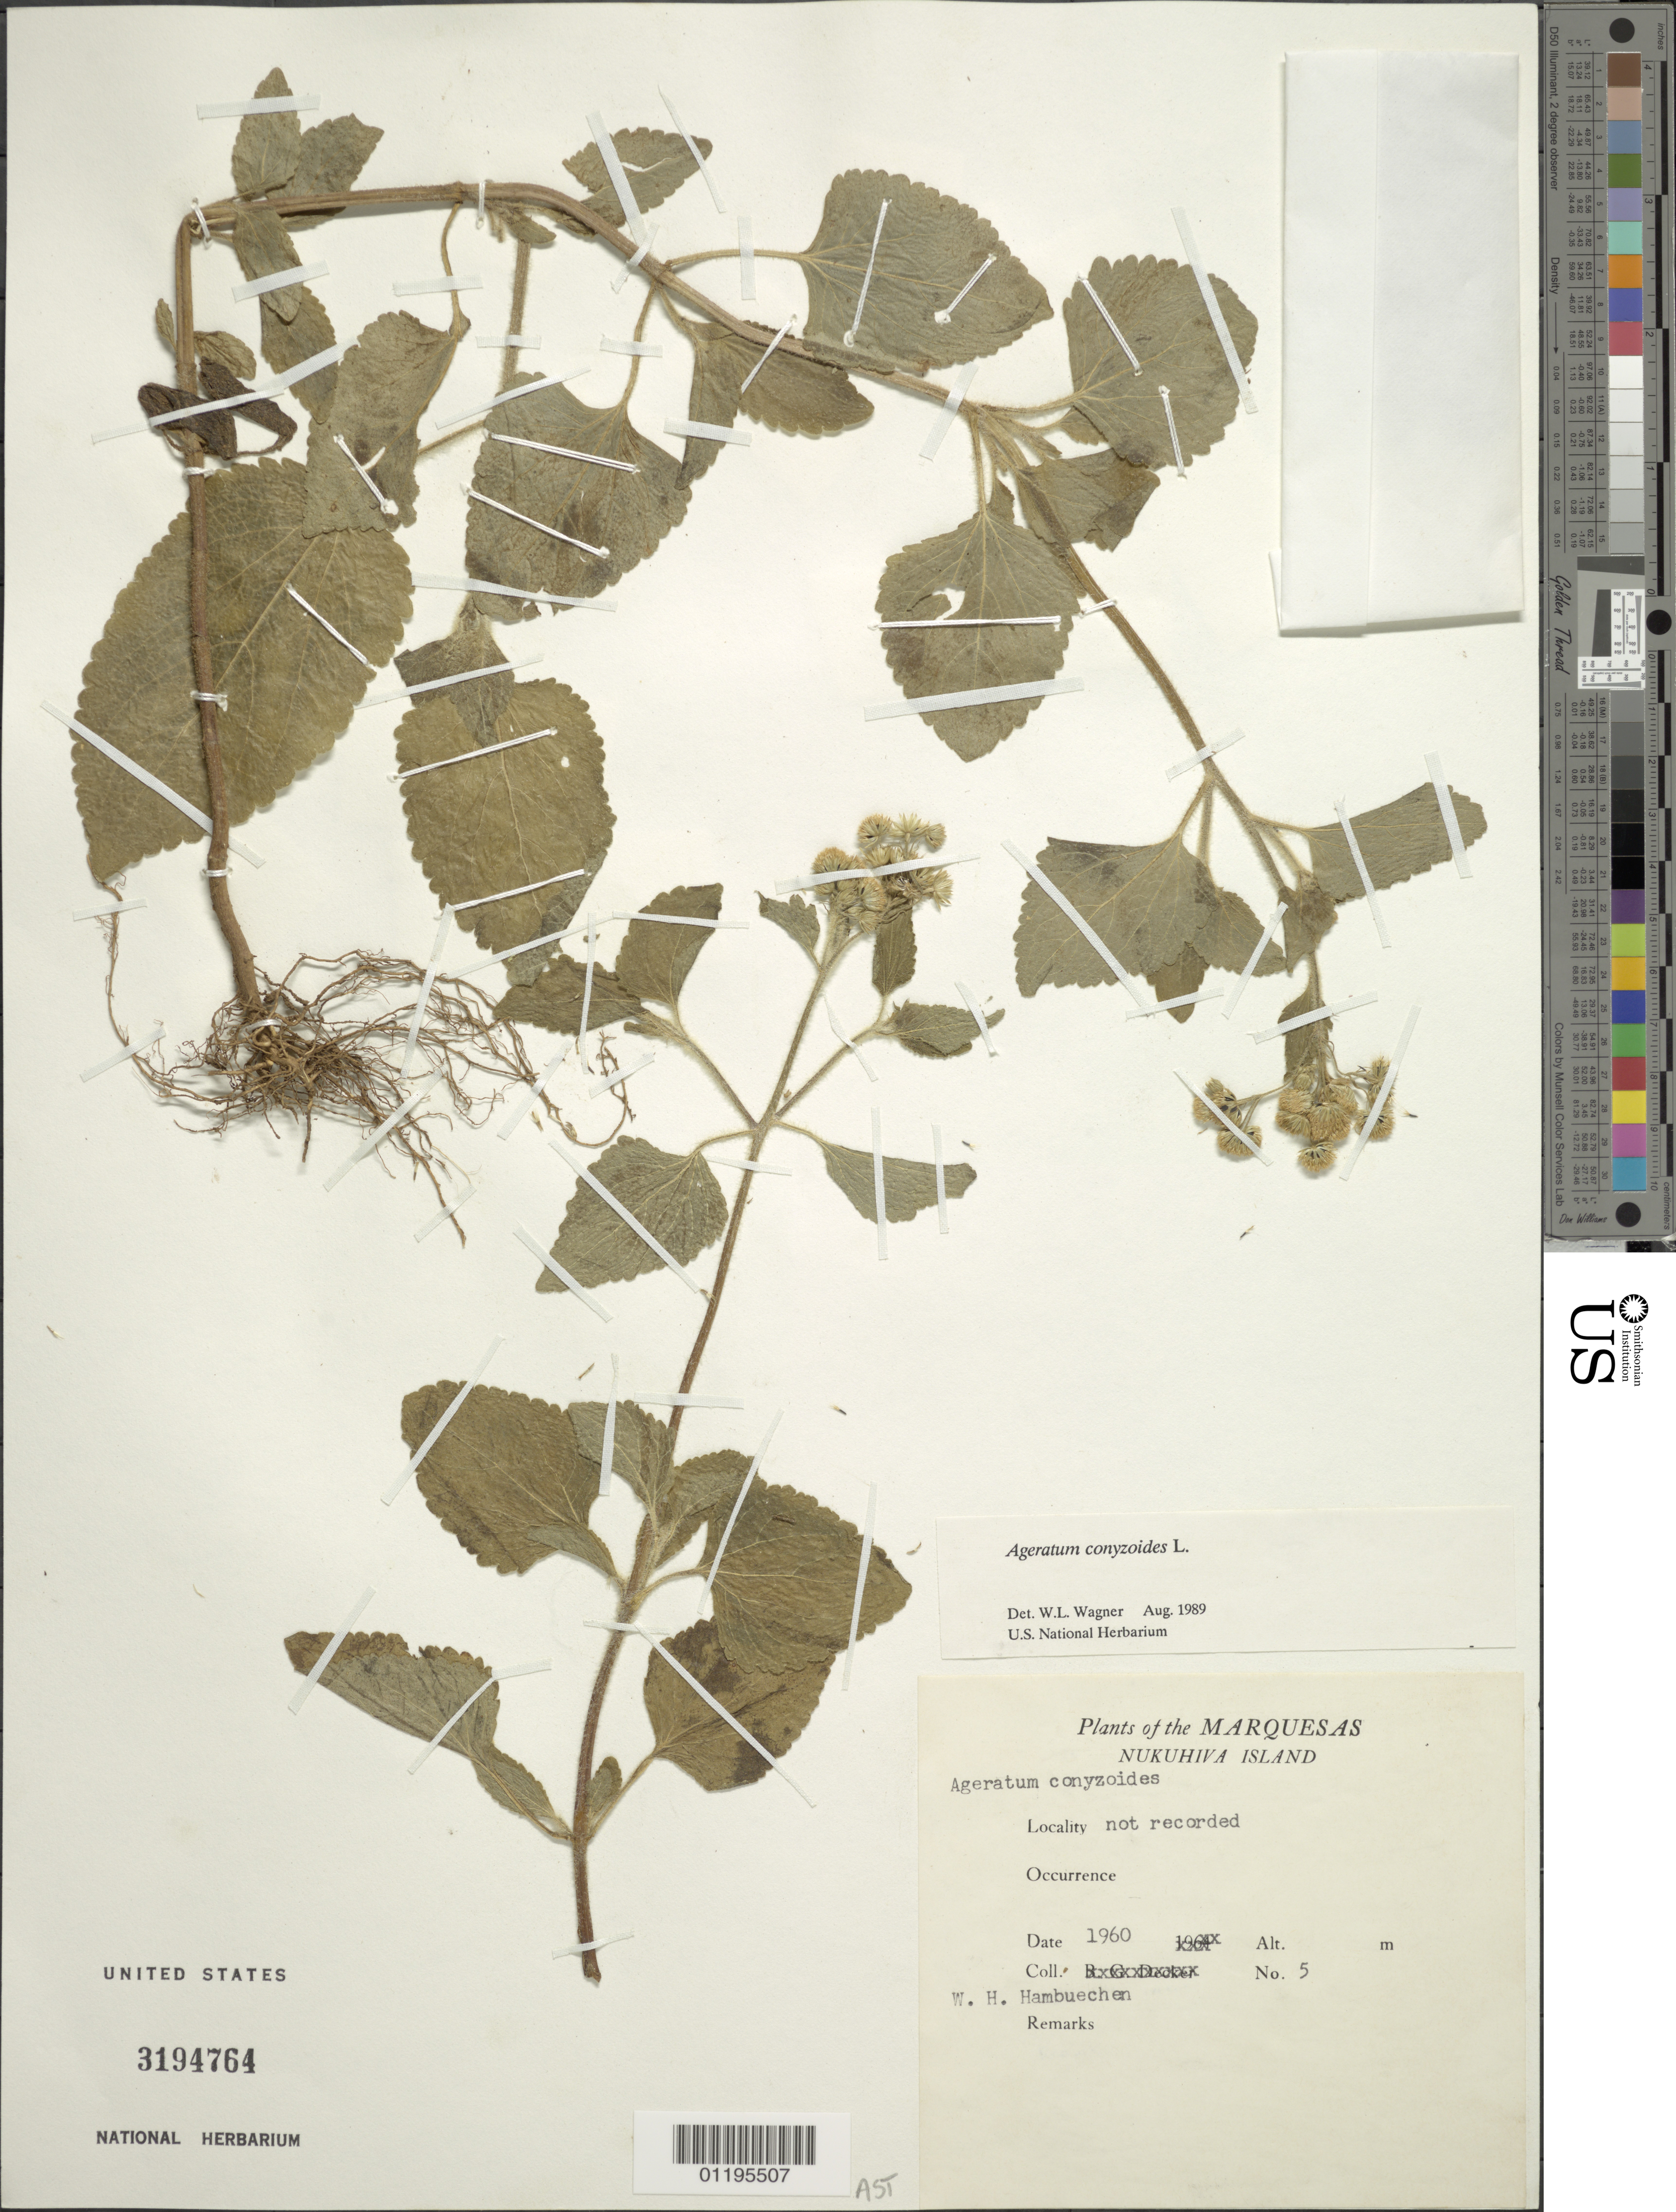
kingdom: Plantae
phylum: Tracheophyta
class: Magnoliopsida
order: Asterales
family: Asteraceae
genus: Ageratum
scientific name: Ageratum conyzoides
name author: L.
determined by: Wagner, W. L., (BOT), Smithsonian Institution - National Museum of Natural History (UNITED STATES)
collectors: W. H. Hambuechen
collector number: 5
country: French Polynesia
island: Nuku Hiva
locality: s.l.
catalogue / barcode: US 3194764